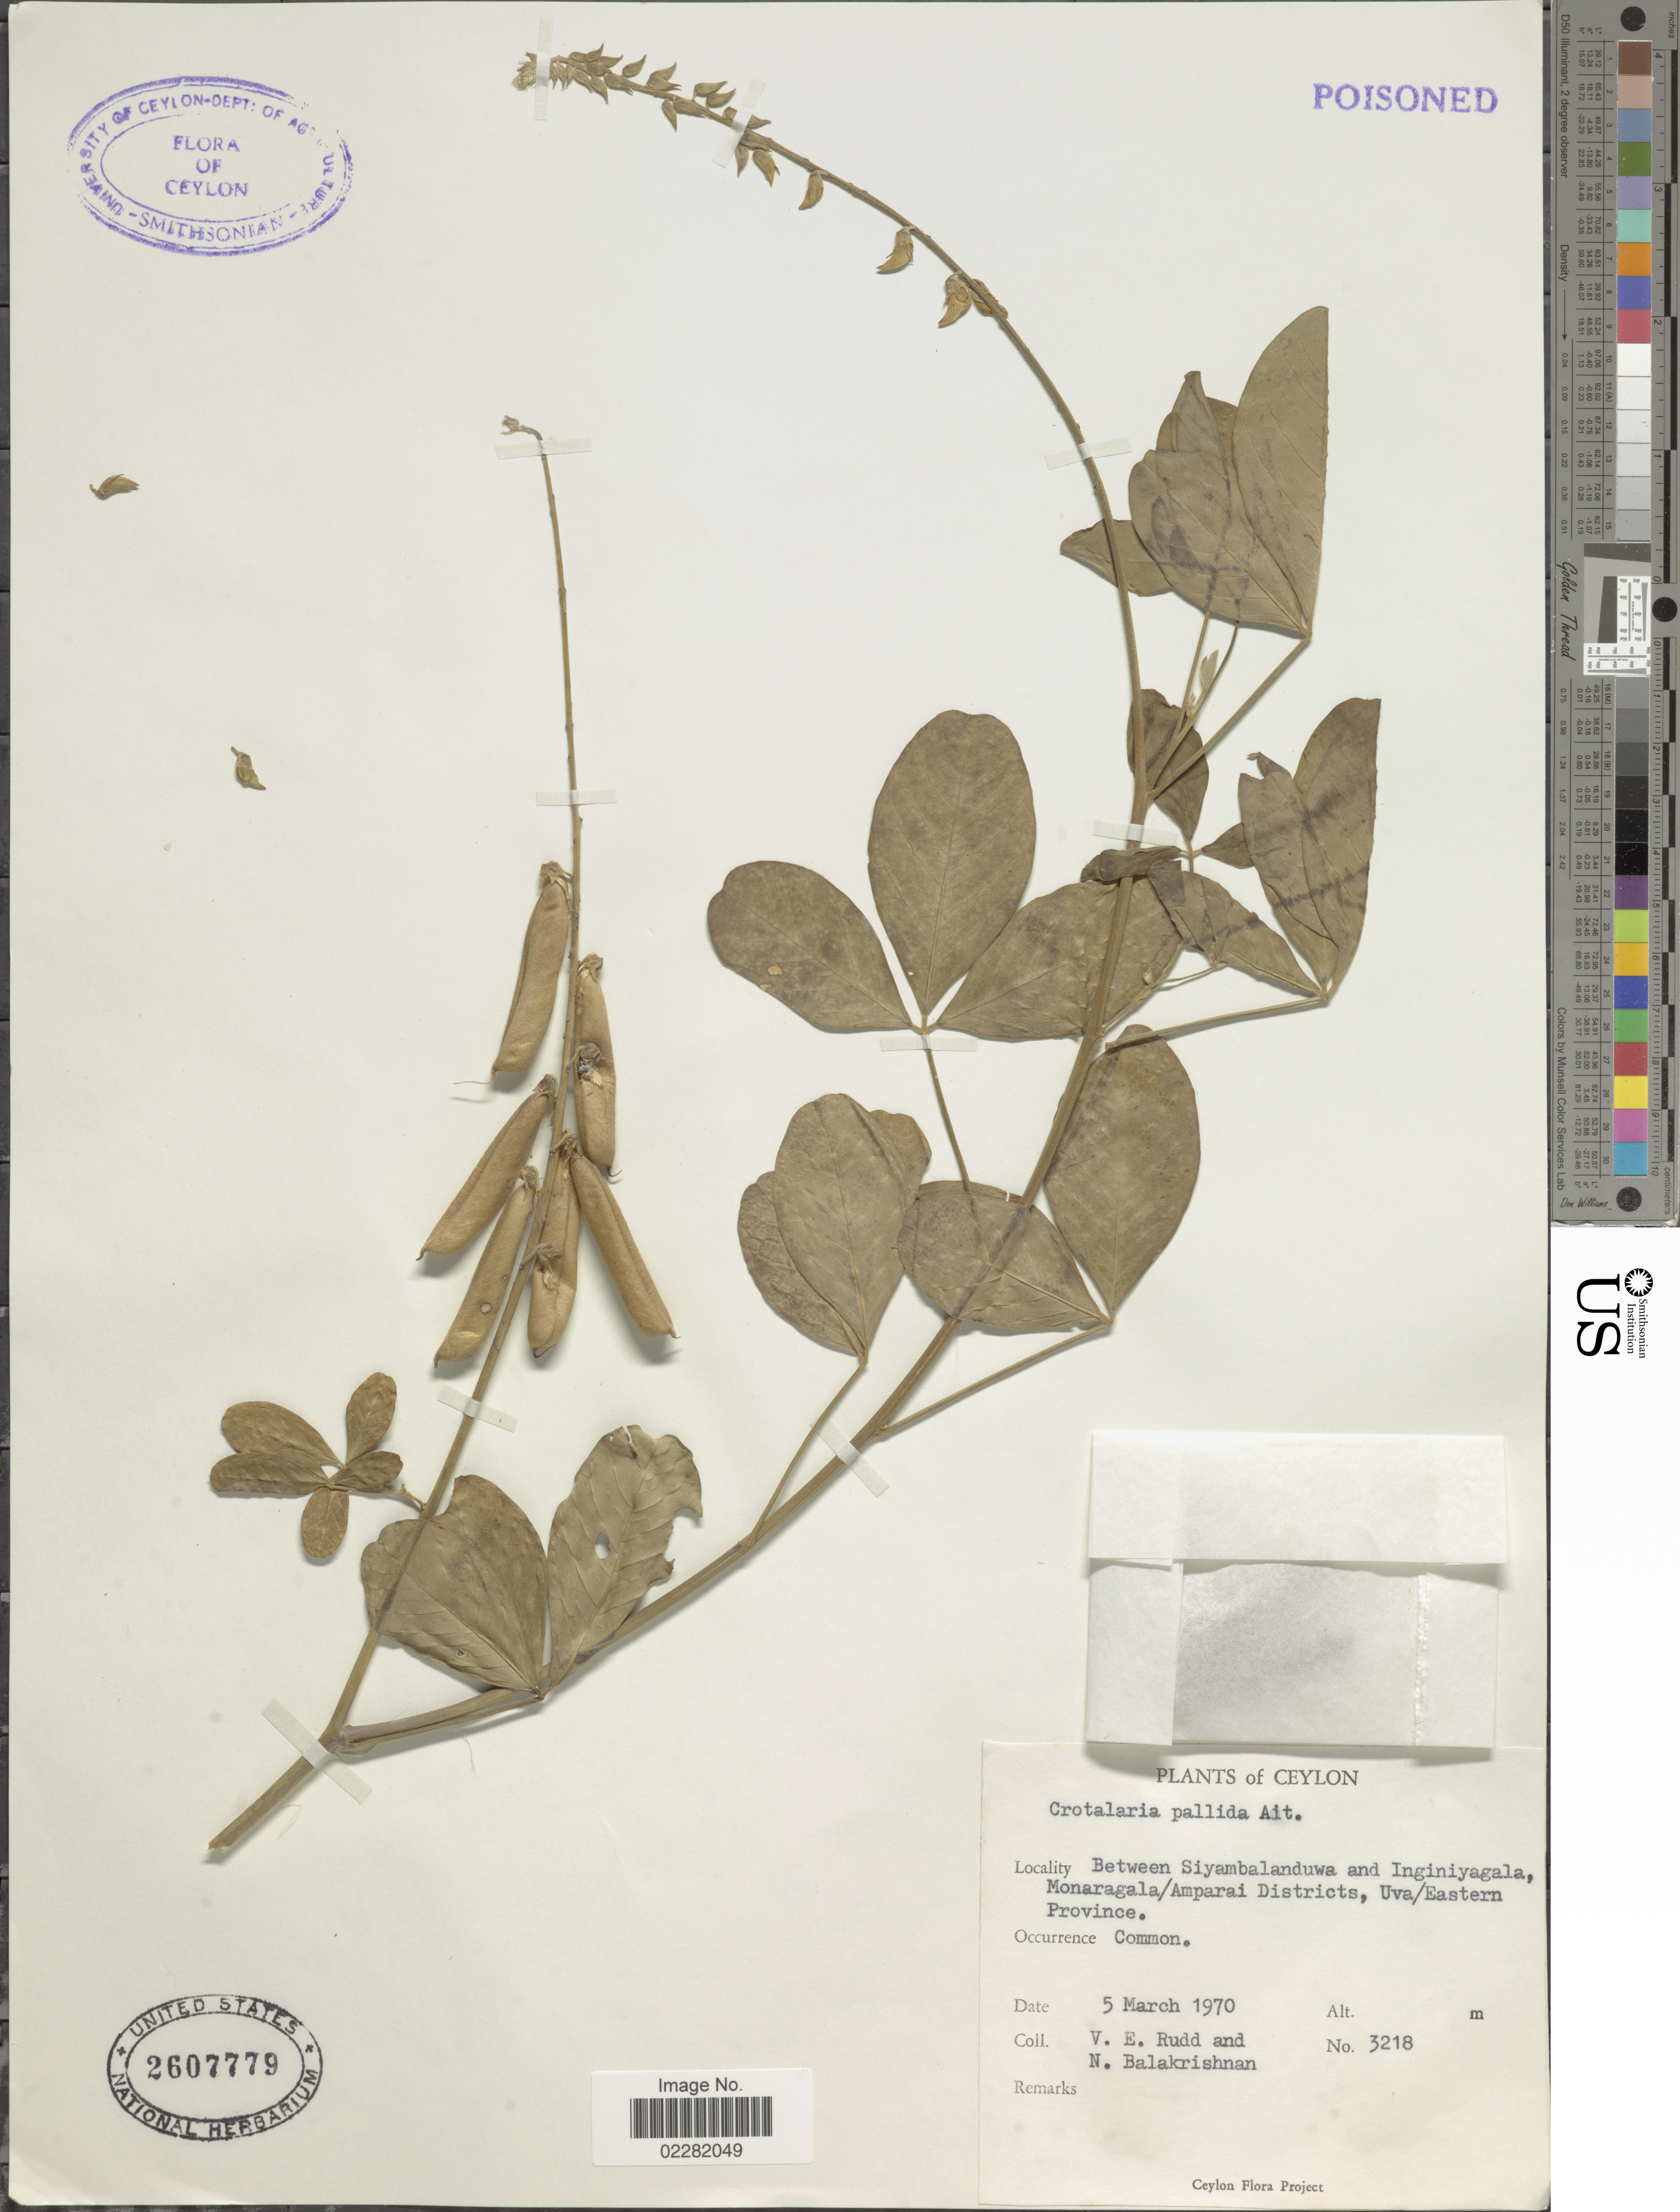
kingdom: Plantae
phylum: Tracheophyta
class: Magnoliopsida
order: Fabales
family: Fabaceae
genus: Crotalaria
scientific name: Crotalaria pallida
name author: Aiton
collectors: V. E. Rudd & N. Balakrishnan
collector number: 3218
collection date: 1970-03-05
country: Sri Lanka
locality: Ceylon, Between Siyambalanduwa and Inginiyagala, Monaragala/Amparai, Uva/Eastern Province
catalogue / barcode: US 2607779